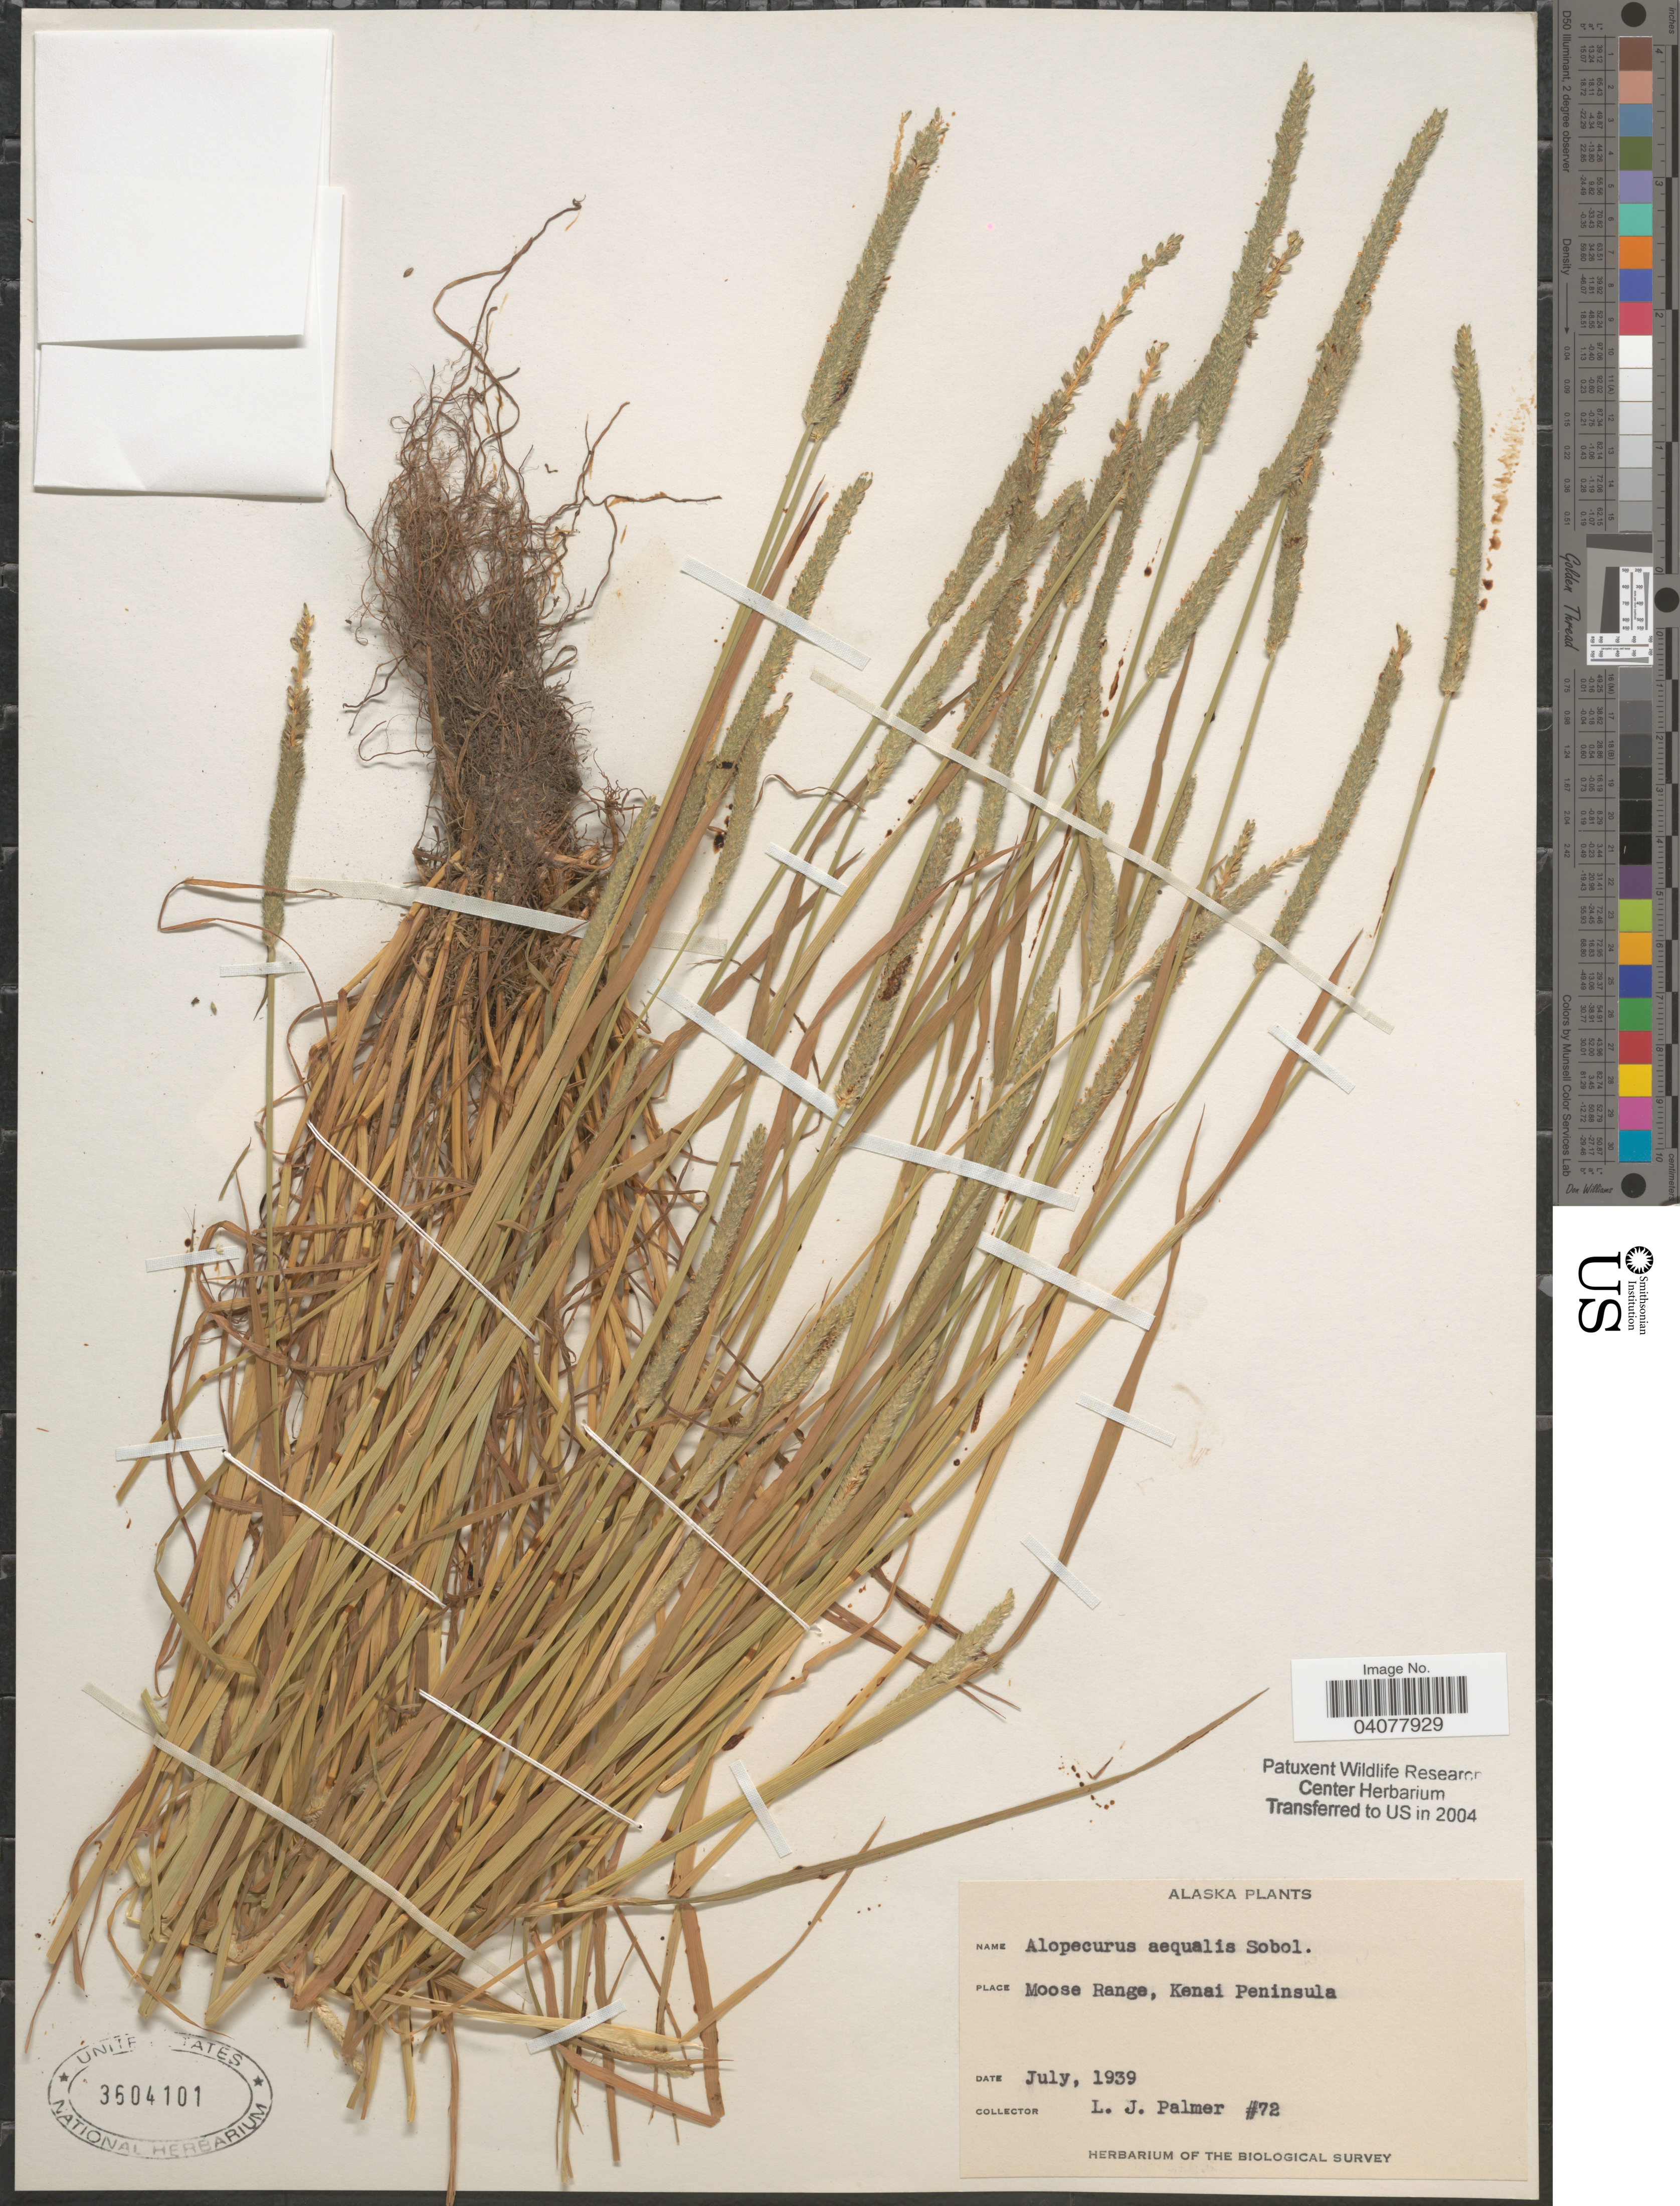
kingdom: Plantae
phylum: Tracheophyta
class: Liliopsida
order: Poales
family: Poaceae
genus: Alopecurus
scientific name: Alopecurus aequalis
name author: Sobol.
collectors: L. J. Palmer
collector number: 72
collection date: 1939-07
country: United States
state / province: Alaska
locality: Moose Range, Kenai Peninsula. Herbarium of the Biological Survey.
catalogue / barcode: US 3604101